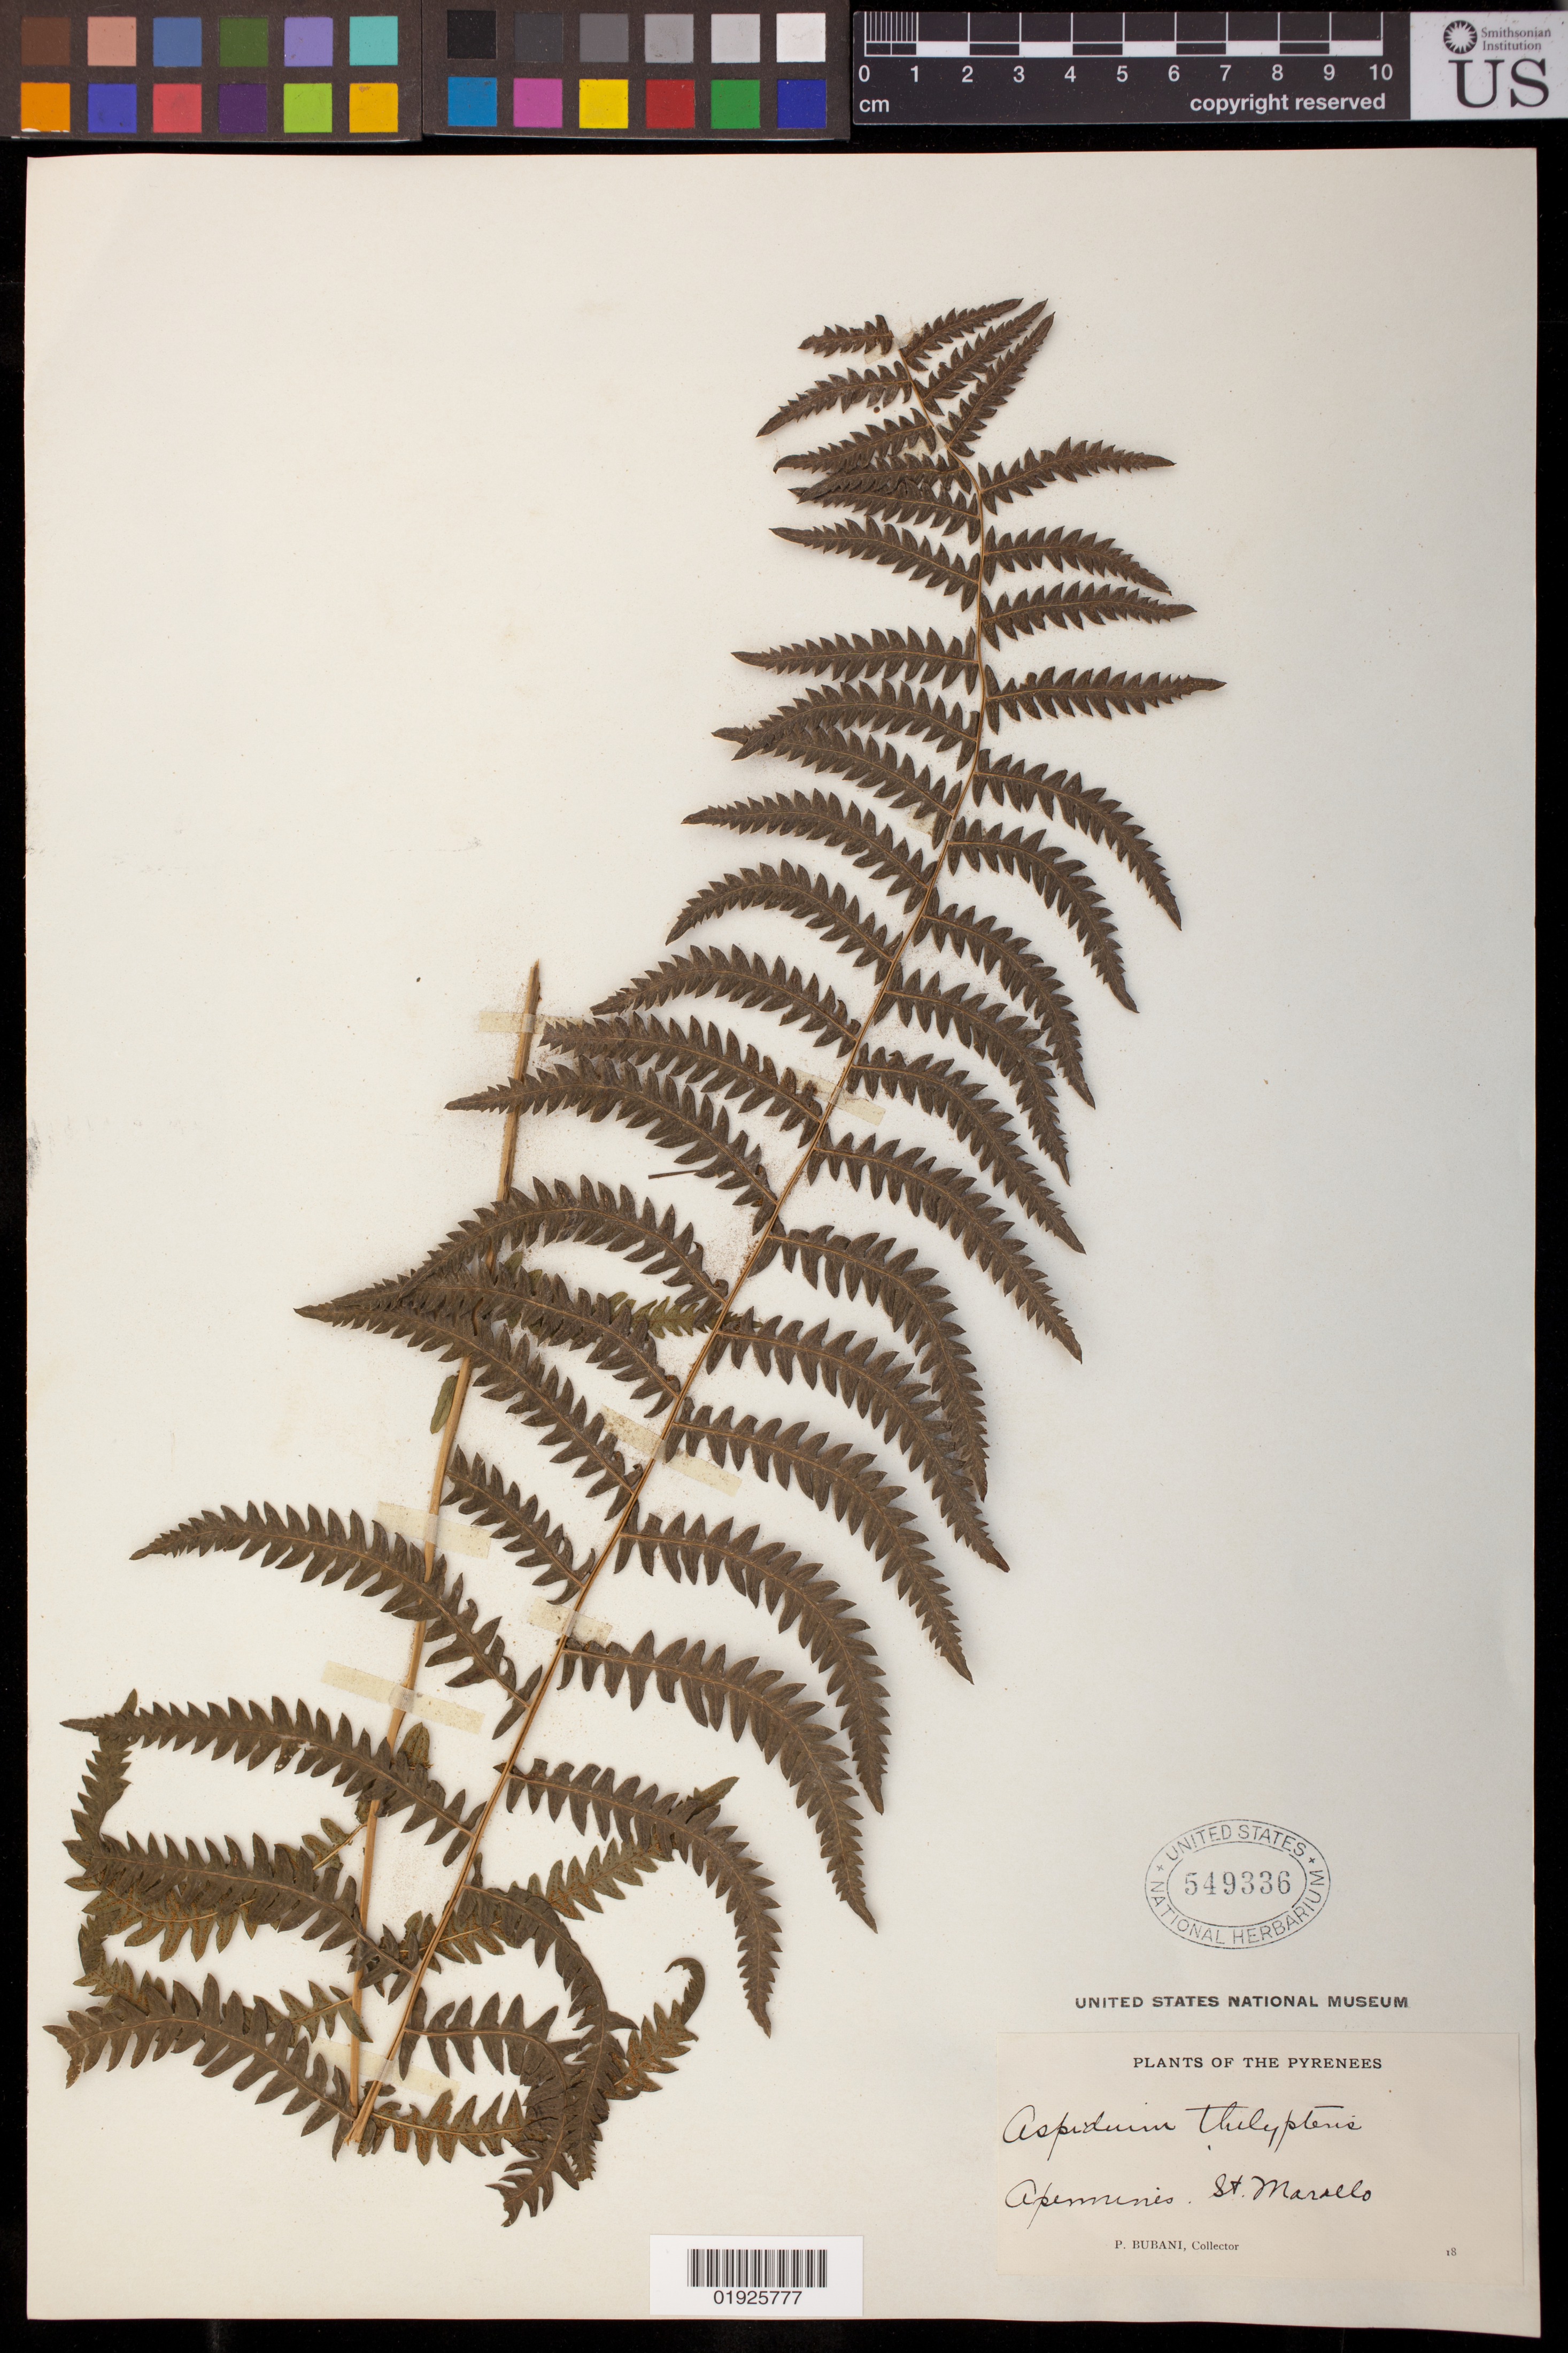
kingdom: Plantae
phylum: Tracheophyta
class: Polypodiopsida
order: Polypodiales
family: Thelypteridaceae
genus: Thelypteris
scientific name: Thelypteris palustris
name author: (Salisb.) Schott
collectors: P. Bubani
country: Italy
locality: Apennines. St. Marallo. [interpreted]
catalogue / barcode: US 549336